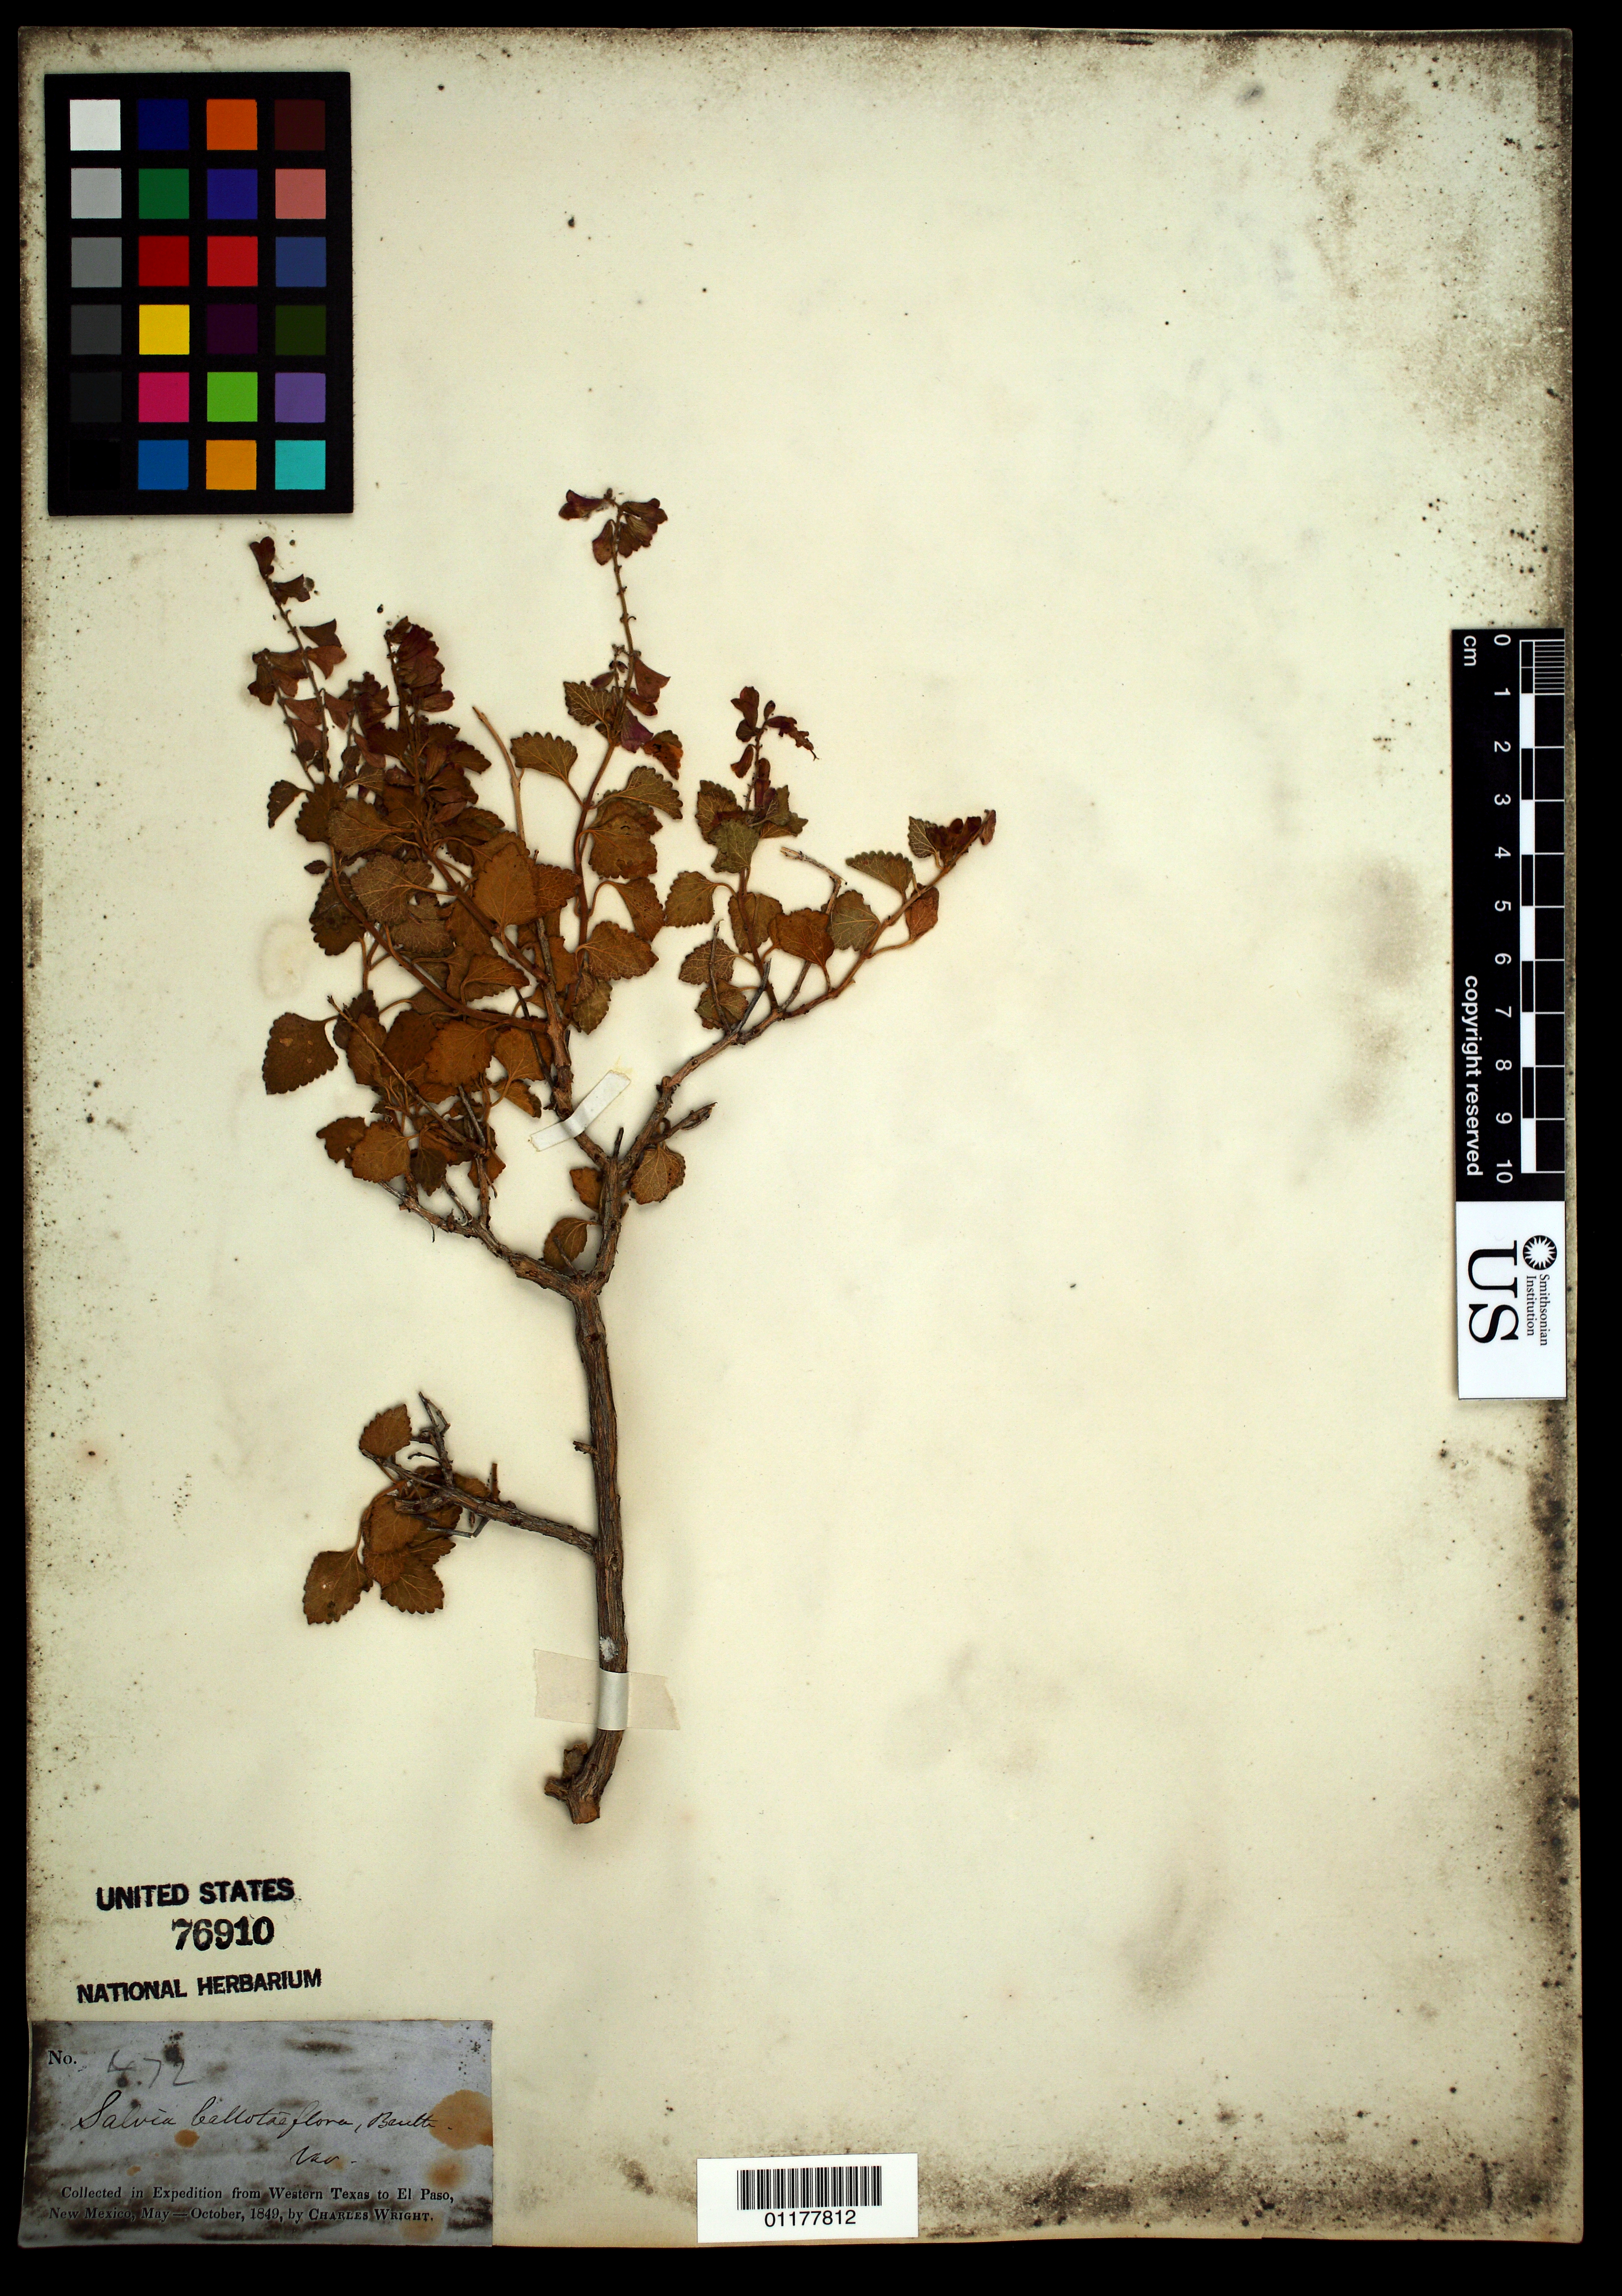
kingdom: Plantae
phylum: Tracheophyta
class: Magnoliopsida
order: Lamiales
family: Lamiaceae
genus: Salvia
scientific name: Salvia azurea subsp. pitcheri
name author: Michx. ex Lam.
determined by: Peterson, Kathy M.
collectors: J. M. Bigelow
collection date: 1853-06-24 or 1854-06-24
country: United States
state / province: Arkansas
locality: Fort Smith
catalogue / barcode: US 56295